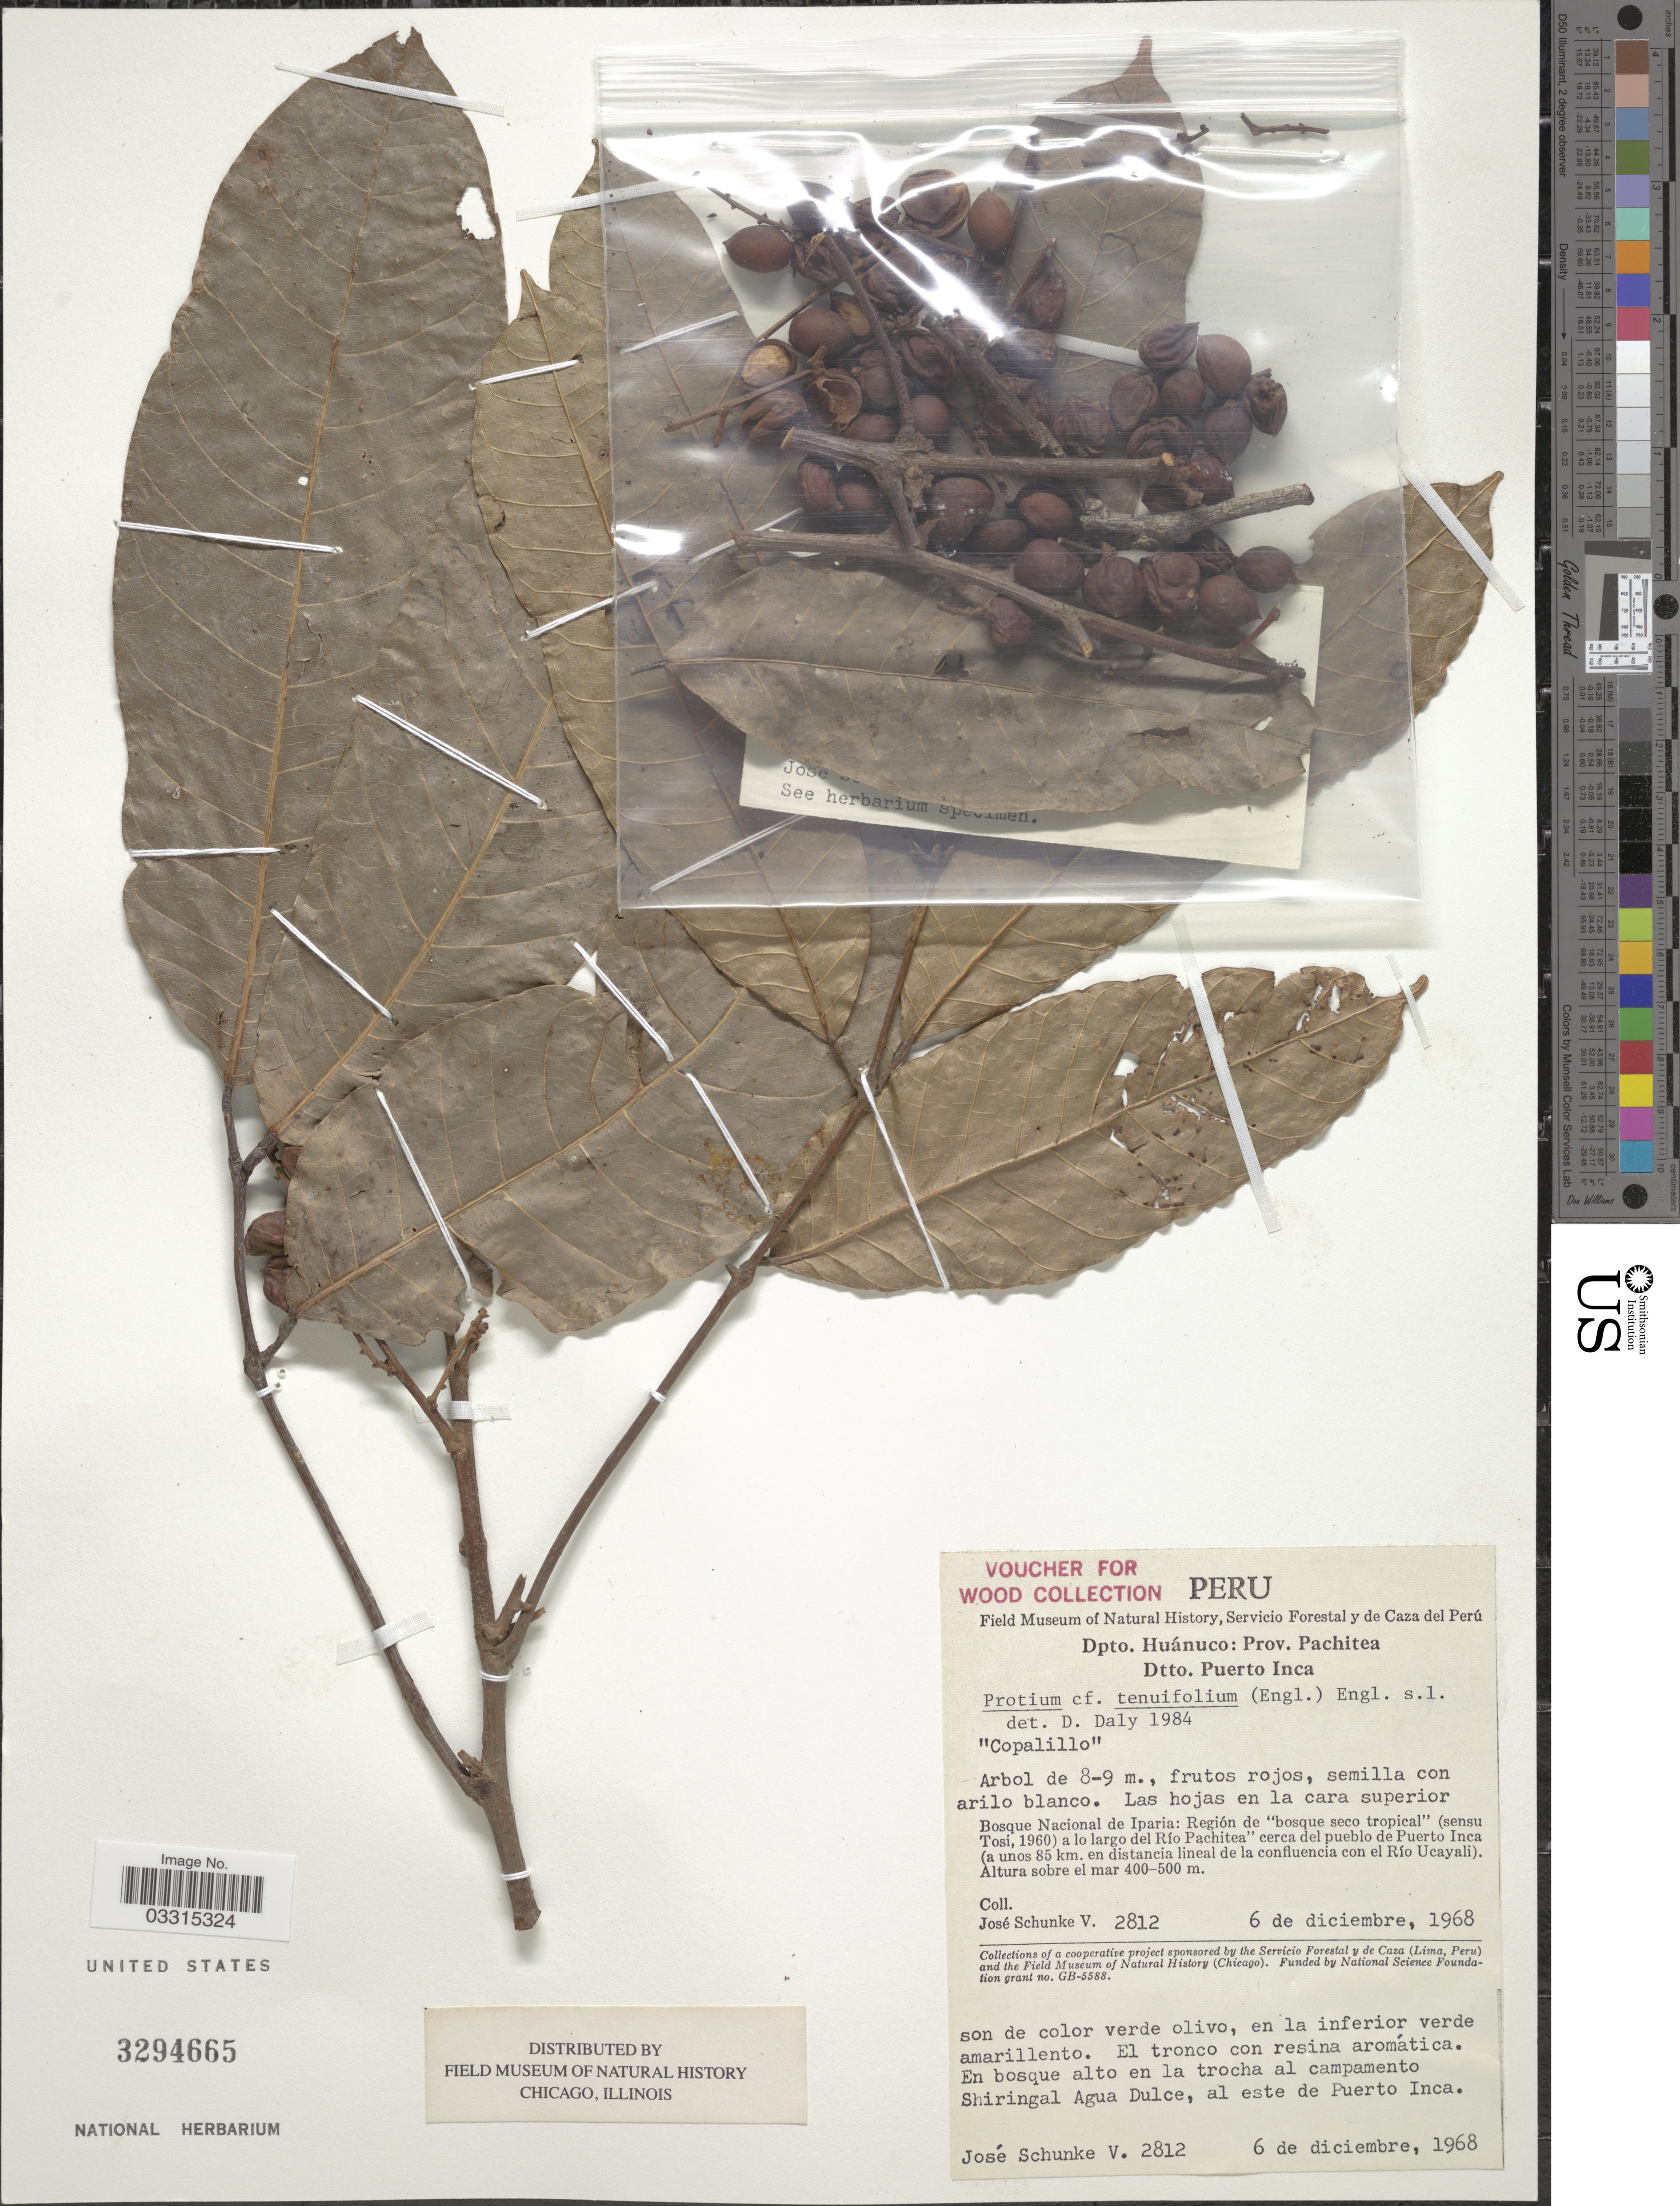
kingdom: Plantae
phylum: Tracheophyta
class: Magnoliopsida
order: Sapindales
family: Burseraceae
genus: Protium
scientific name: Protium tenuifolium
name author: (Engl.) Engl.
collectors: J. Schunke Vigo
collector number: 2812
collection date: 1968-12-06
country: Peru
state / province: Huánuco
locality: Dpto. Huánuco: Prov. Pachitea. Dtto. Puerto Inca. Bosque Nacional de Iparia: Región de "bosque seco tropical" (sensu Tosi, 1960) a lo largo del Río Pachitea cerca del pueblo de Puerto Inca (a unos 85 km. en distnacia lineal de la confluencia con el Río Ucayali).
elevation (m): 400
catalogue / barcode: US 3294665